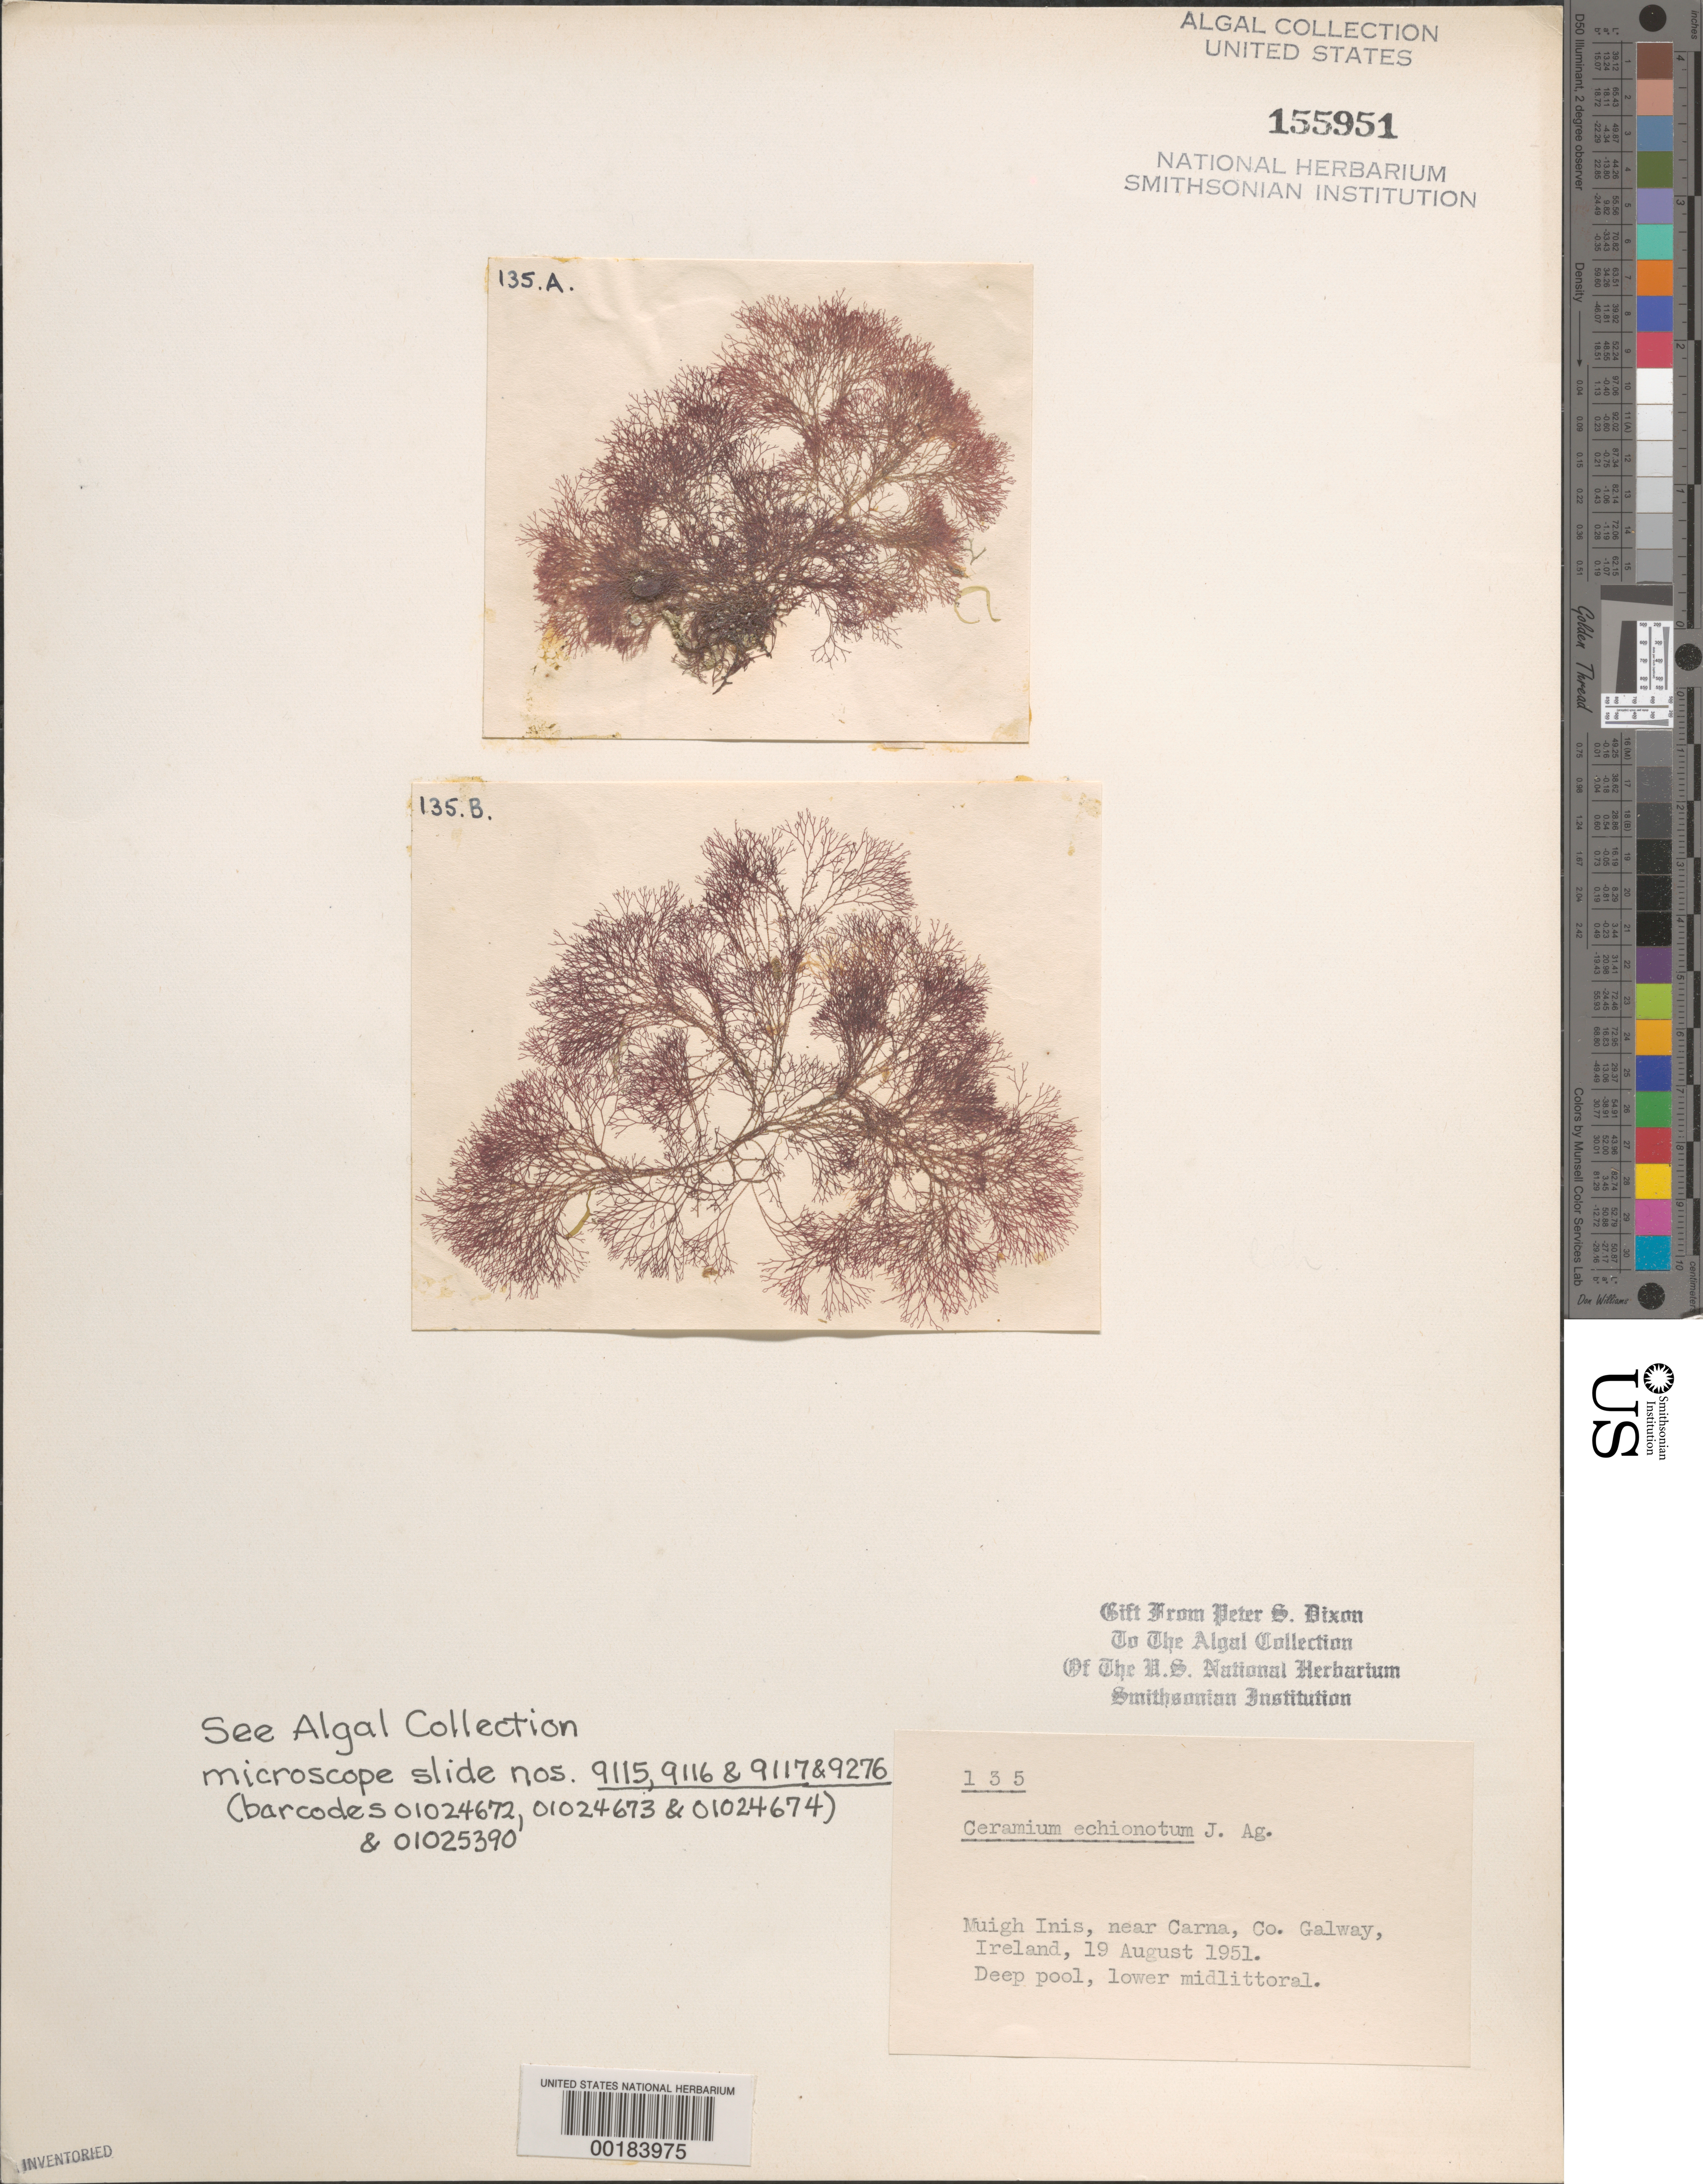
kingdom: Plantae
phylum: Rhodophyta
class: Florideophyceae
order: Ceramiales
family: Ceramiaceae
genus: Ceramium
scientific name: Ceramium echionotum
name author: J. Agardh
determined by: Dixon, P. S.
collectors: P. S. Dixon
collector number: PSD 135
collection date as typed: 19 Aug 1951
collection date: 1951-08-19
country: Ireland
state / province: Connaught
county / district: Galway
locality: Muigh Inis, near Carna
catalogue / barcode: US 155951